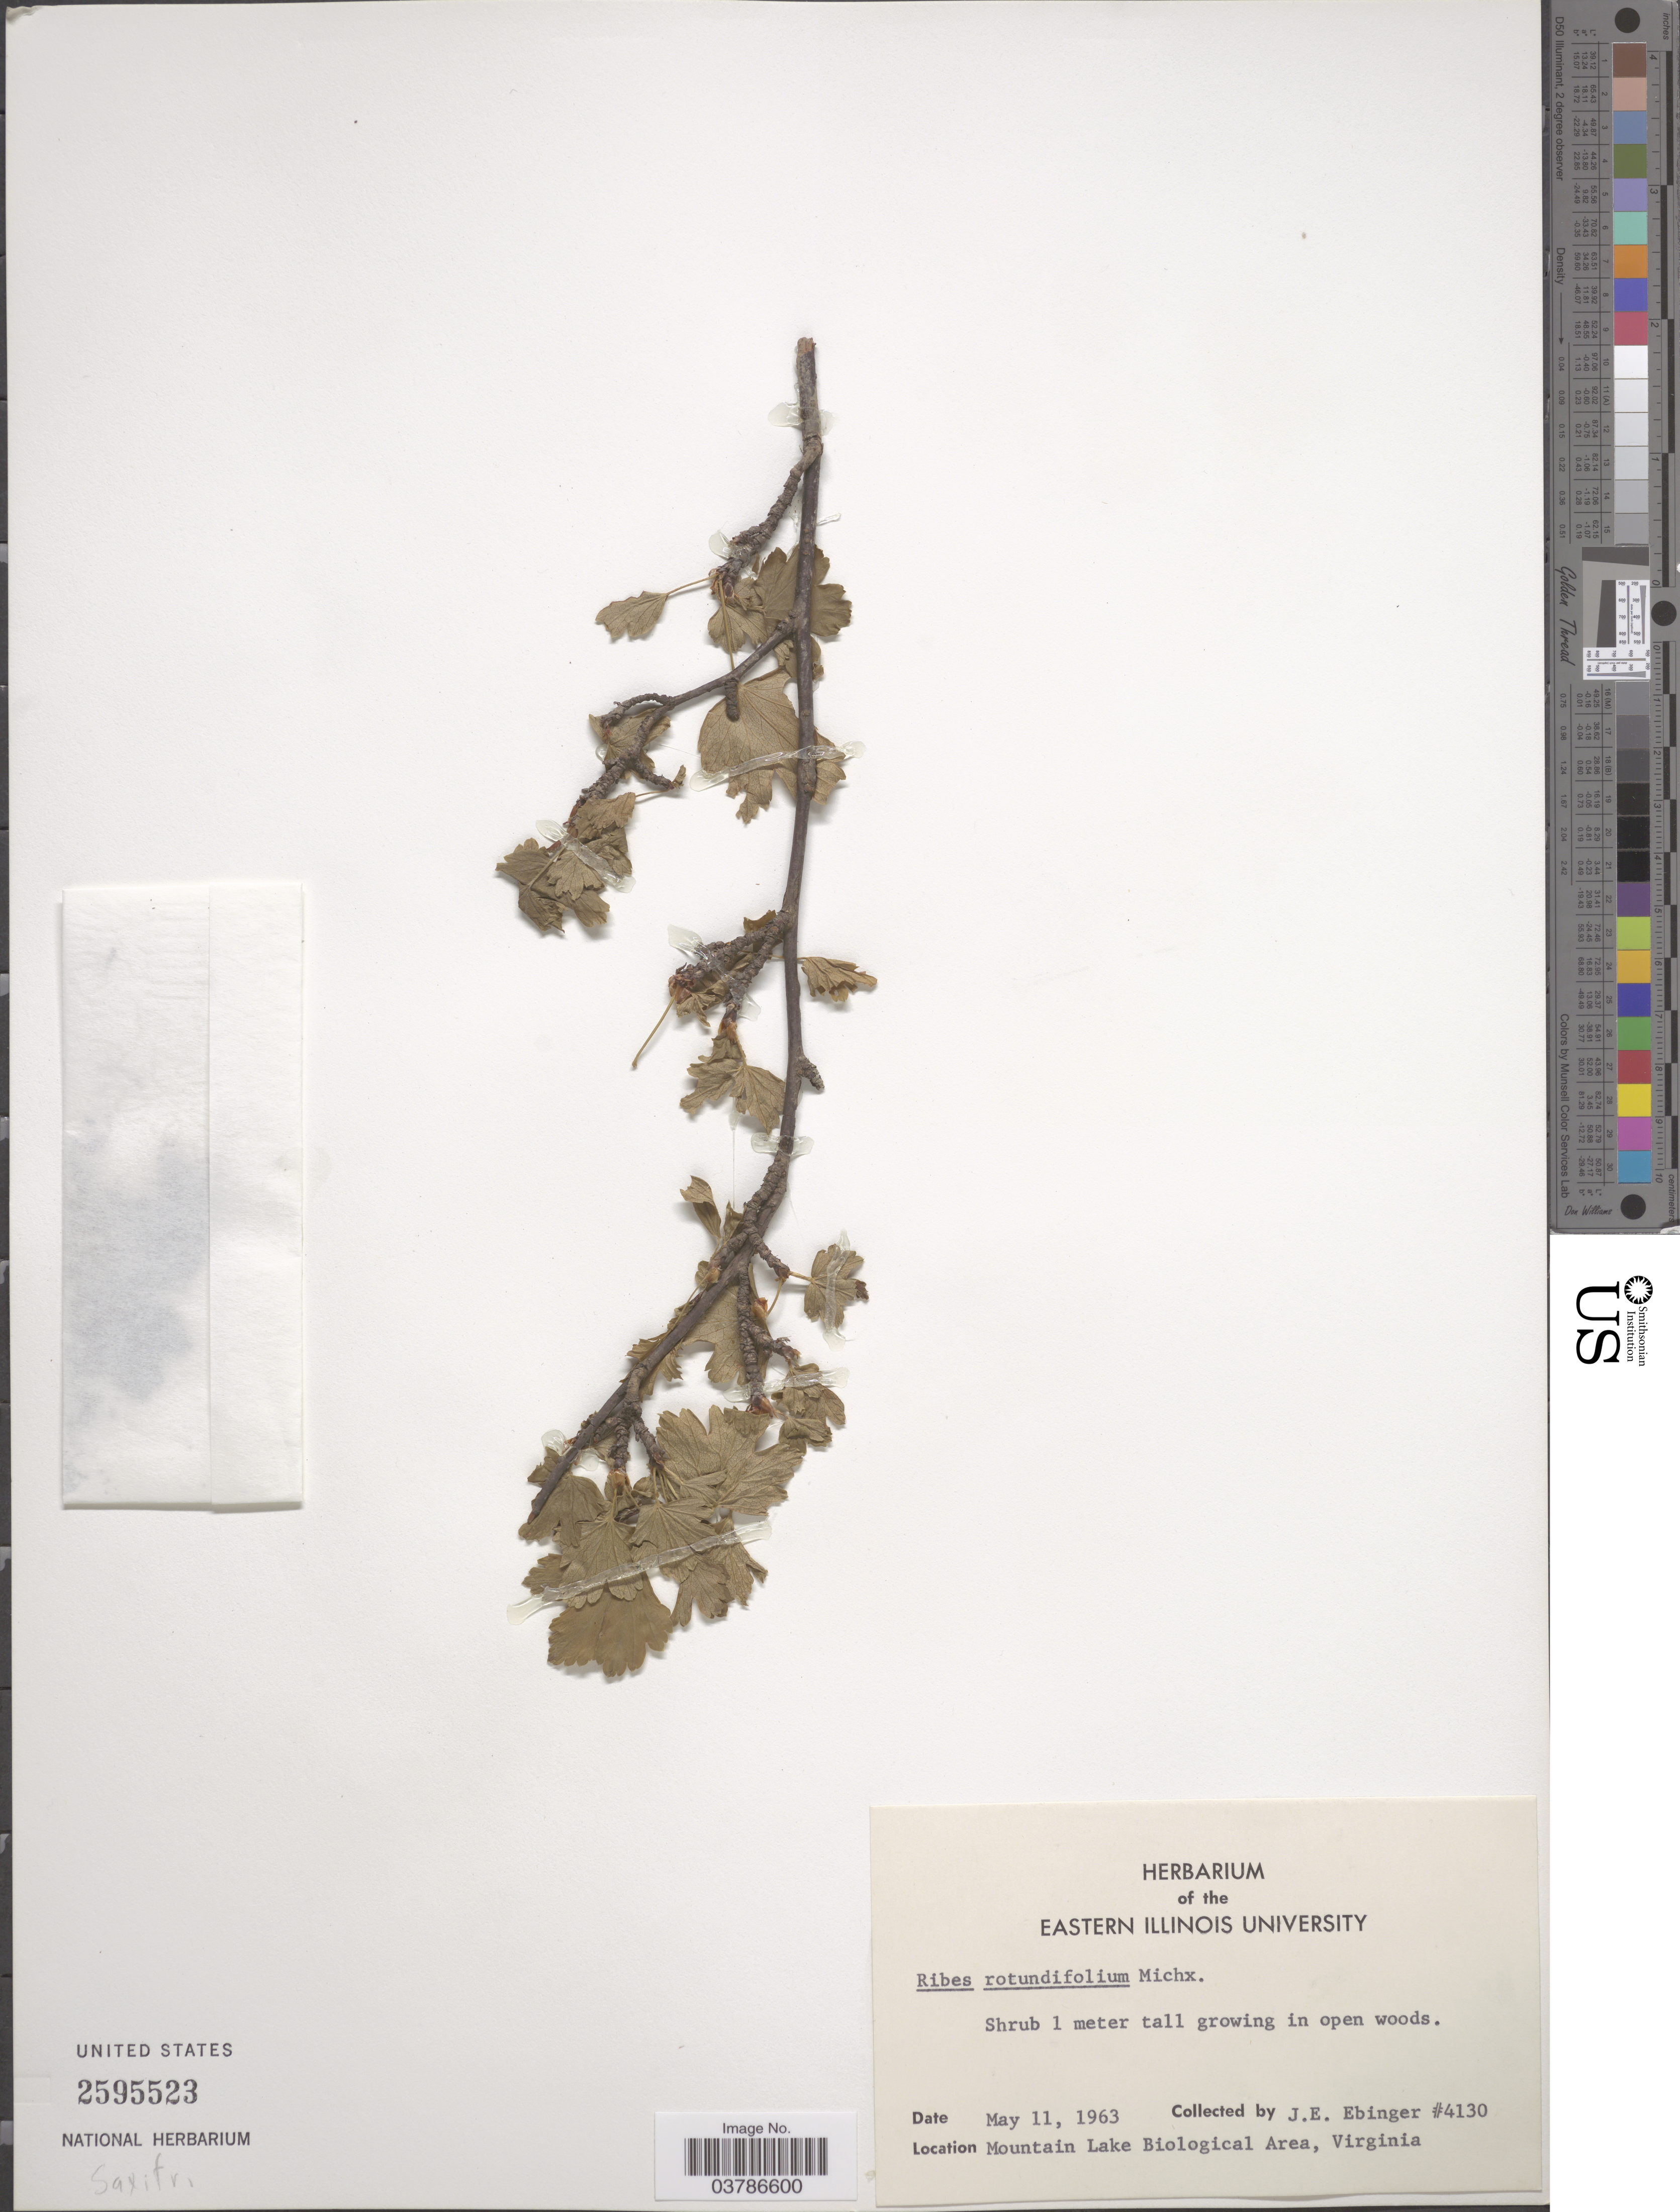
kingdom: Plantae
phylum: Tracheophyta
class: Magnoliopsida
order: Saxifragales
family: Grossulariaceae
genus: Ribes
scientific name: Ribes rotundifolium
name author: Michx.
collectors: J. Ebinger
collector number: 4130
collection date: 1963-05-11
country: United States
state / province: Virginia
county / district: Giles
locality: Mountain Lake Biological Area.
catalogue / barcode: US 2595523